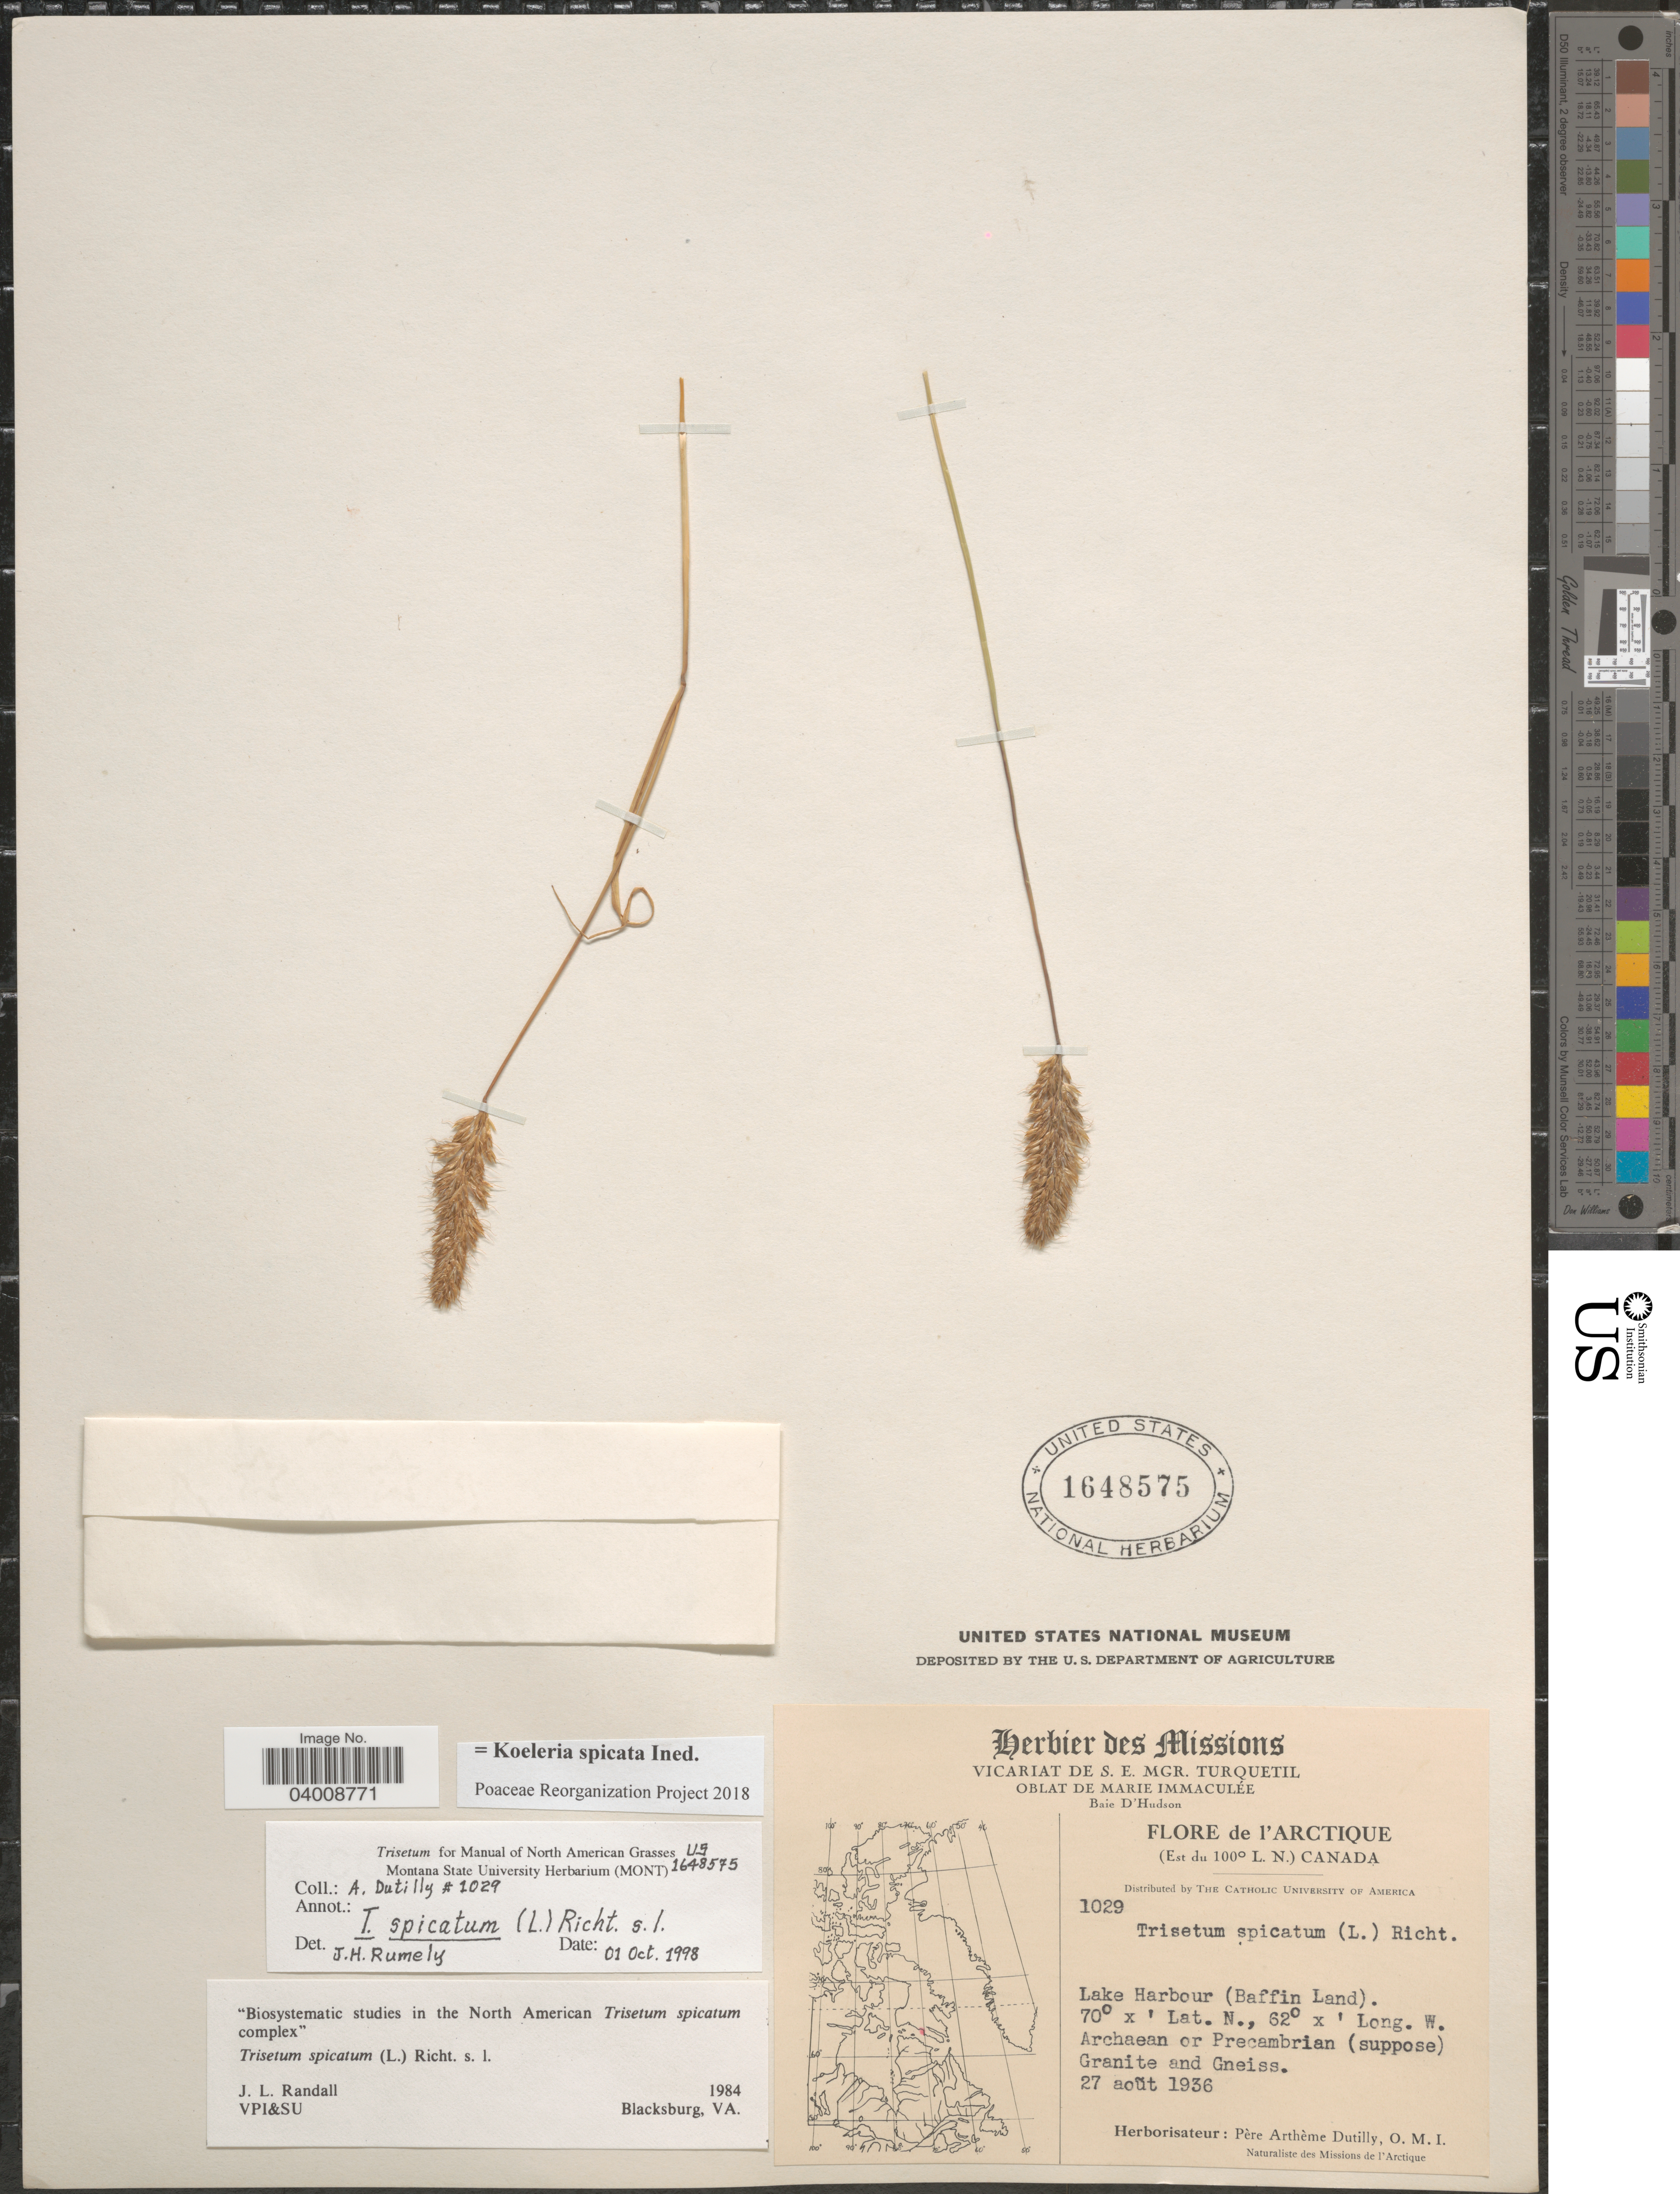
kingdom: Plantae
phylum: Tracheophyta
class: Liliopsida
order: Poales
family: Poaceae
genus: Koeleria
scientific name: Koeleria spicata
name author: (L.) Barberá et al.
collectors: ex Herb. Pêre Arthême Dutilly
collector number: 1029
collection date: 1936-08-27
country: Canada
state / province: Nunavut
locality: L'Arctique. (Est du 100° L. N.). Lake Harbour (Baffin Island).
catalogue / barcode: US 1648575